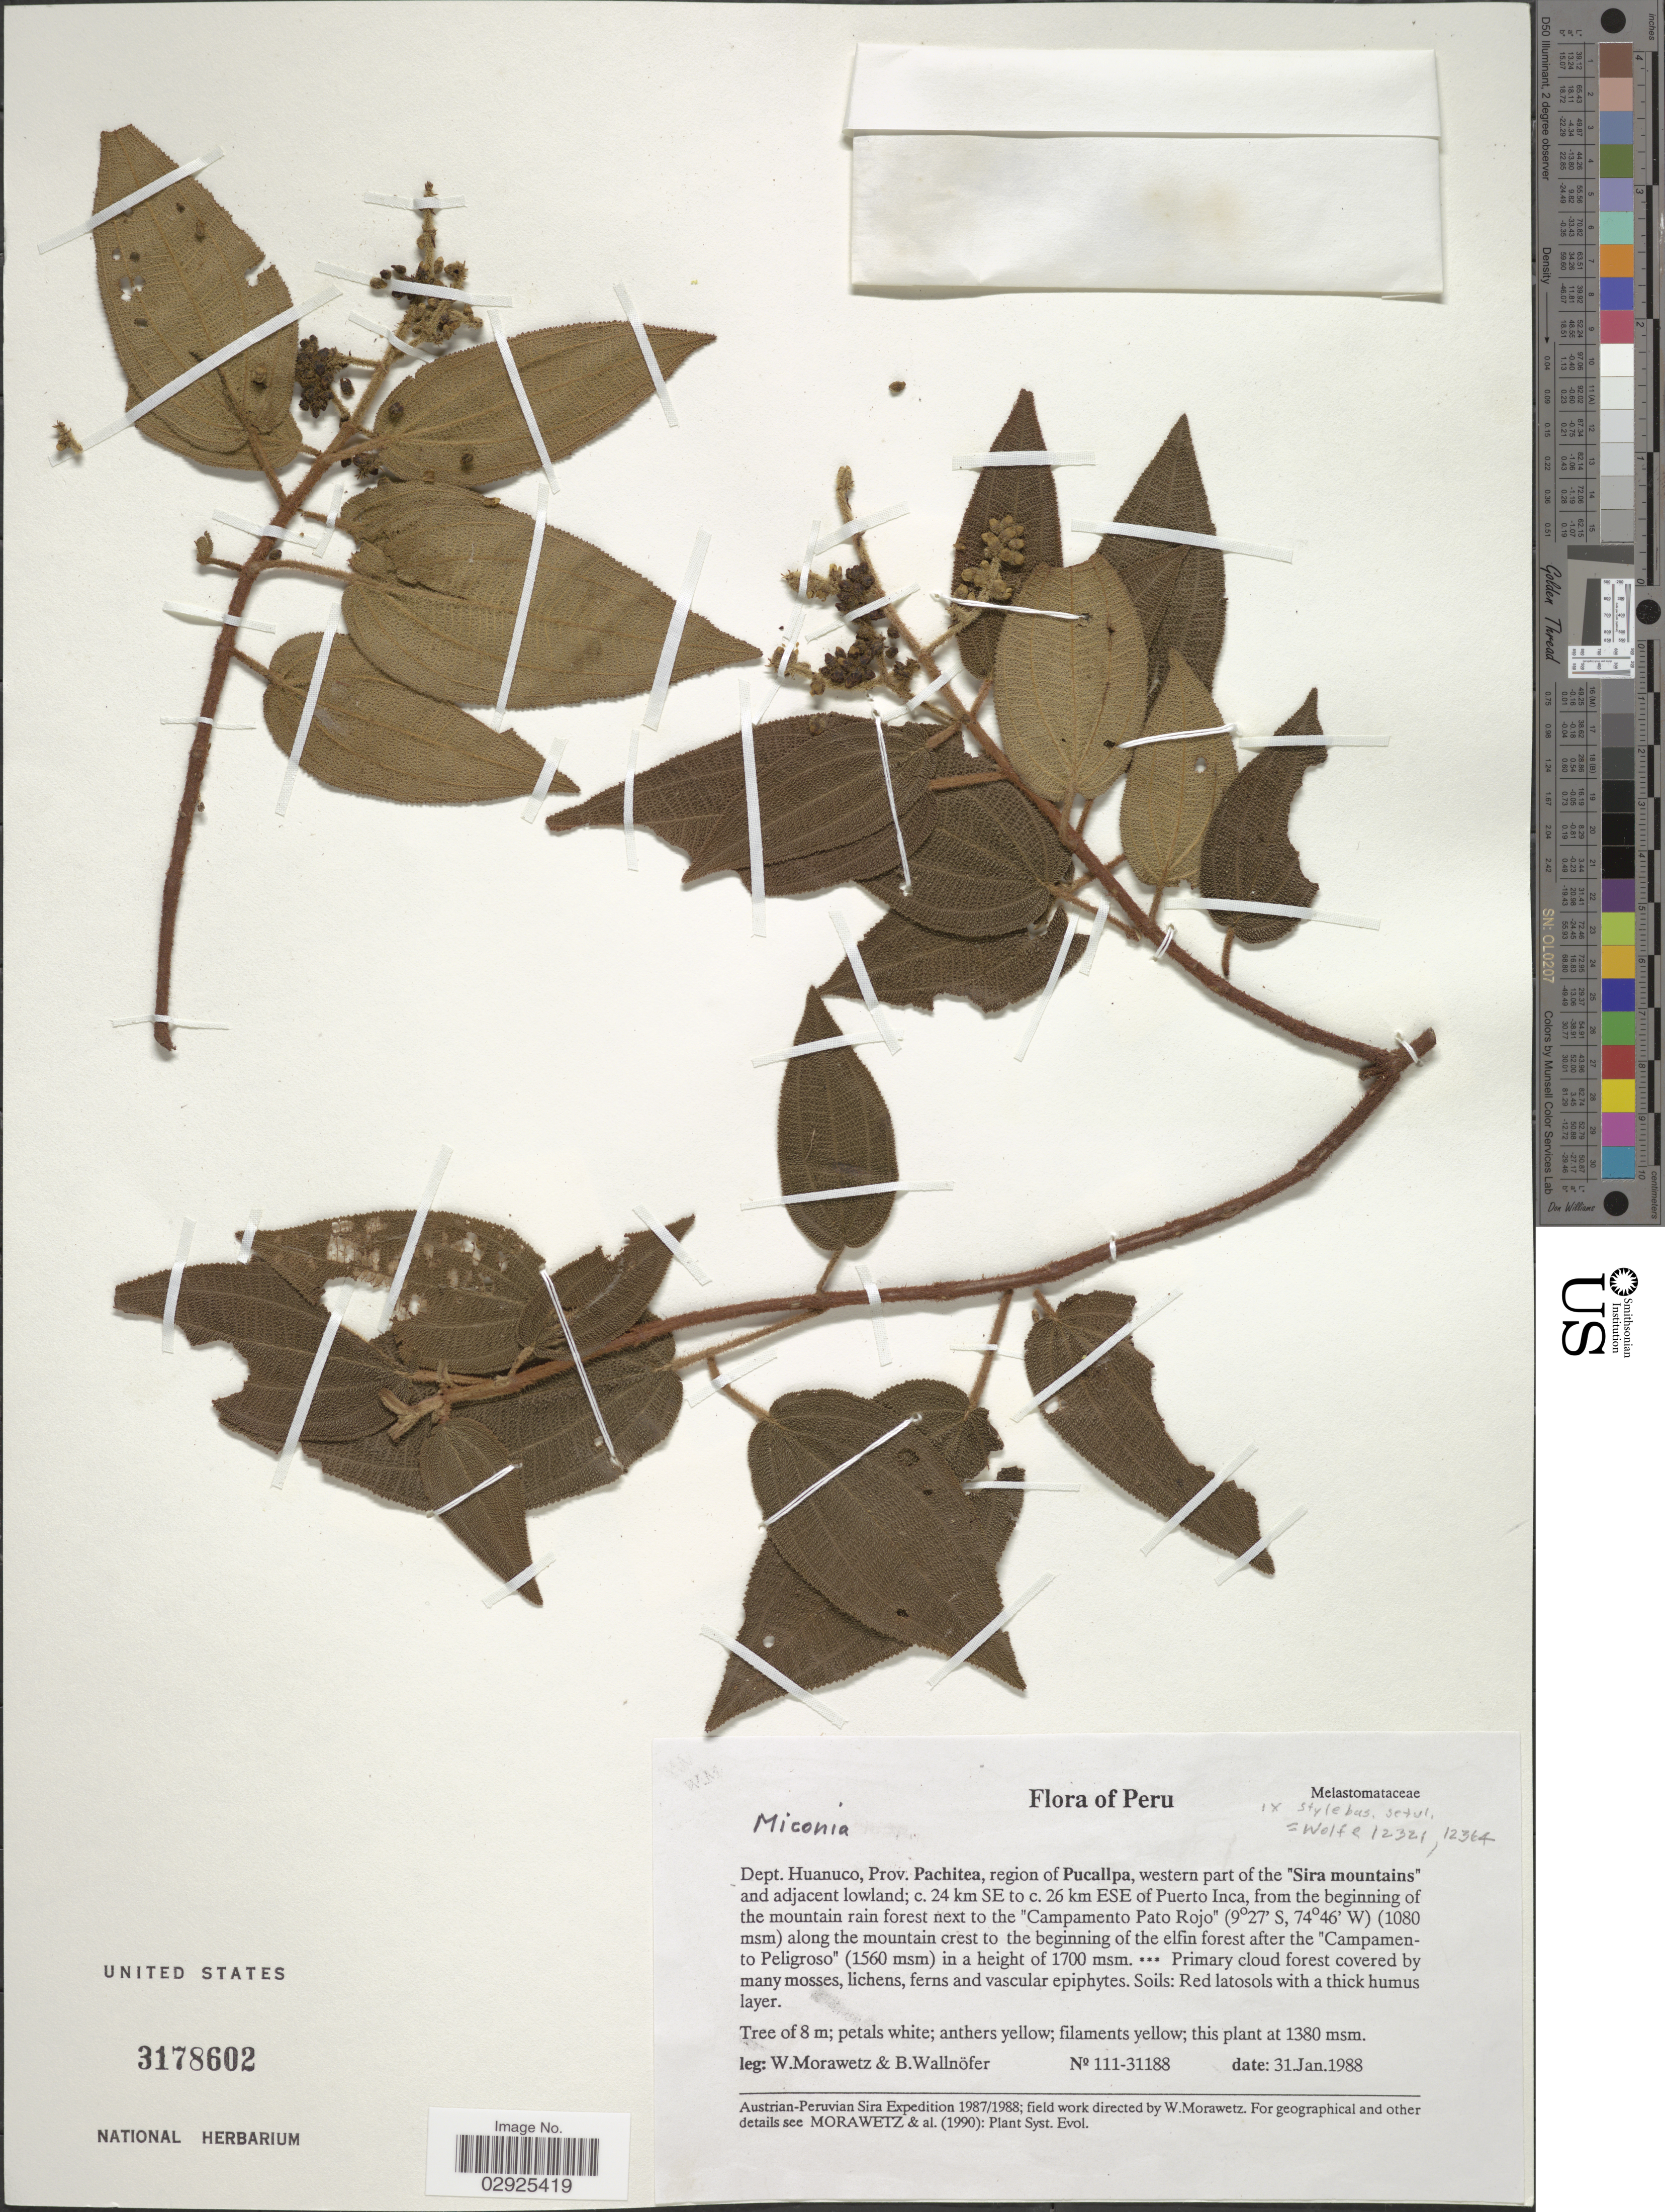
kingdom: Plantae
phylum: Tracheophyta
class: Magnoliopsida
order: Myrtales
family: Melastomataceae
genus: Miconia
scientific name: Miconia sp.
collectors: W. Morawetz & B. Wallnöfer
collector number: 111-31188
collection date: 1988-01-31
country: Peru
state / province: Huánuco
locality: Dept. Huanuco, Prov. Pachitea, region of Pucallpa, western part of the "Sira mountains" and adjacent lowland; c. 24 km SE to c. 26 km ESE of Puerto Inca, from the beginning of the mountain rain forest next to the "Campamento Pato Rojo", along the mountain crest to the beginning of the elfin after the "Campamento Peligroso".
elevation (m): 1380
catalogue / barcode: US 3178602